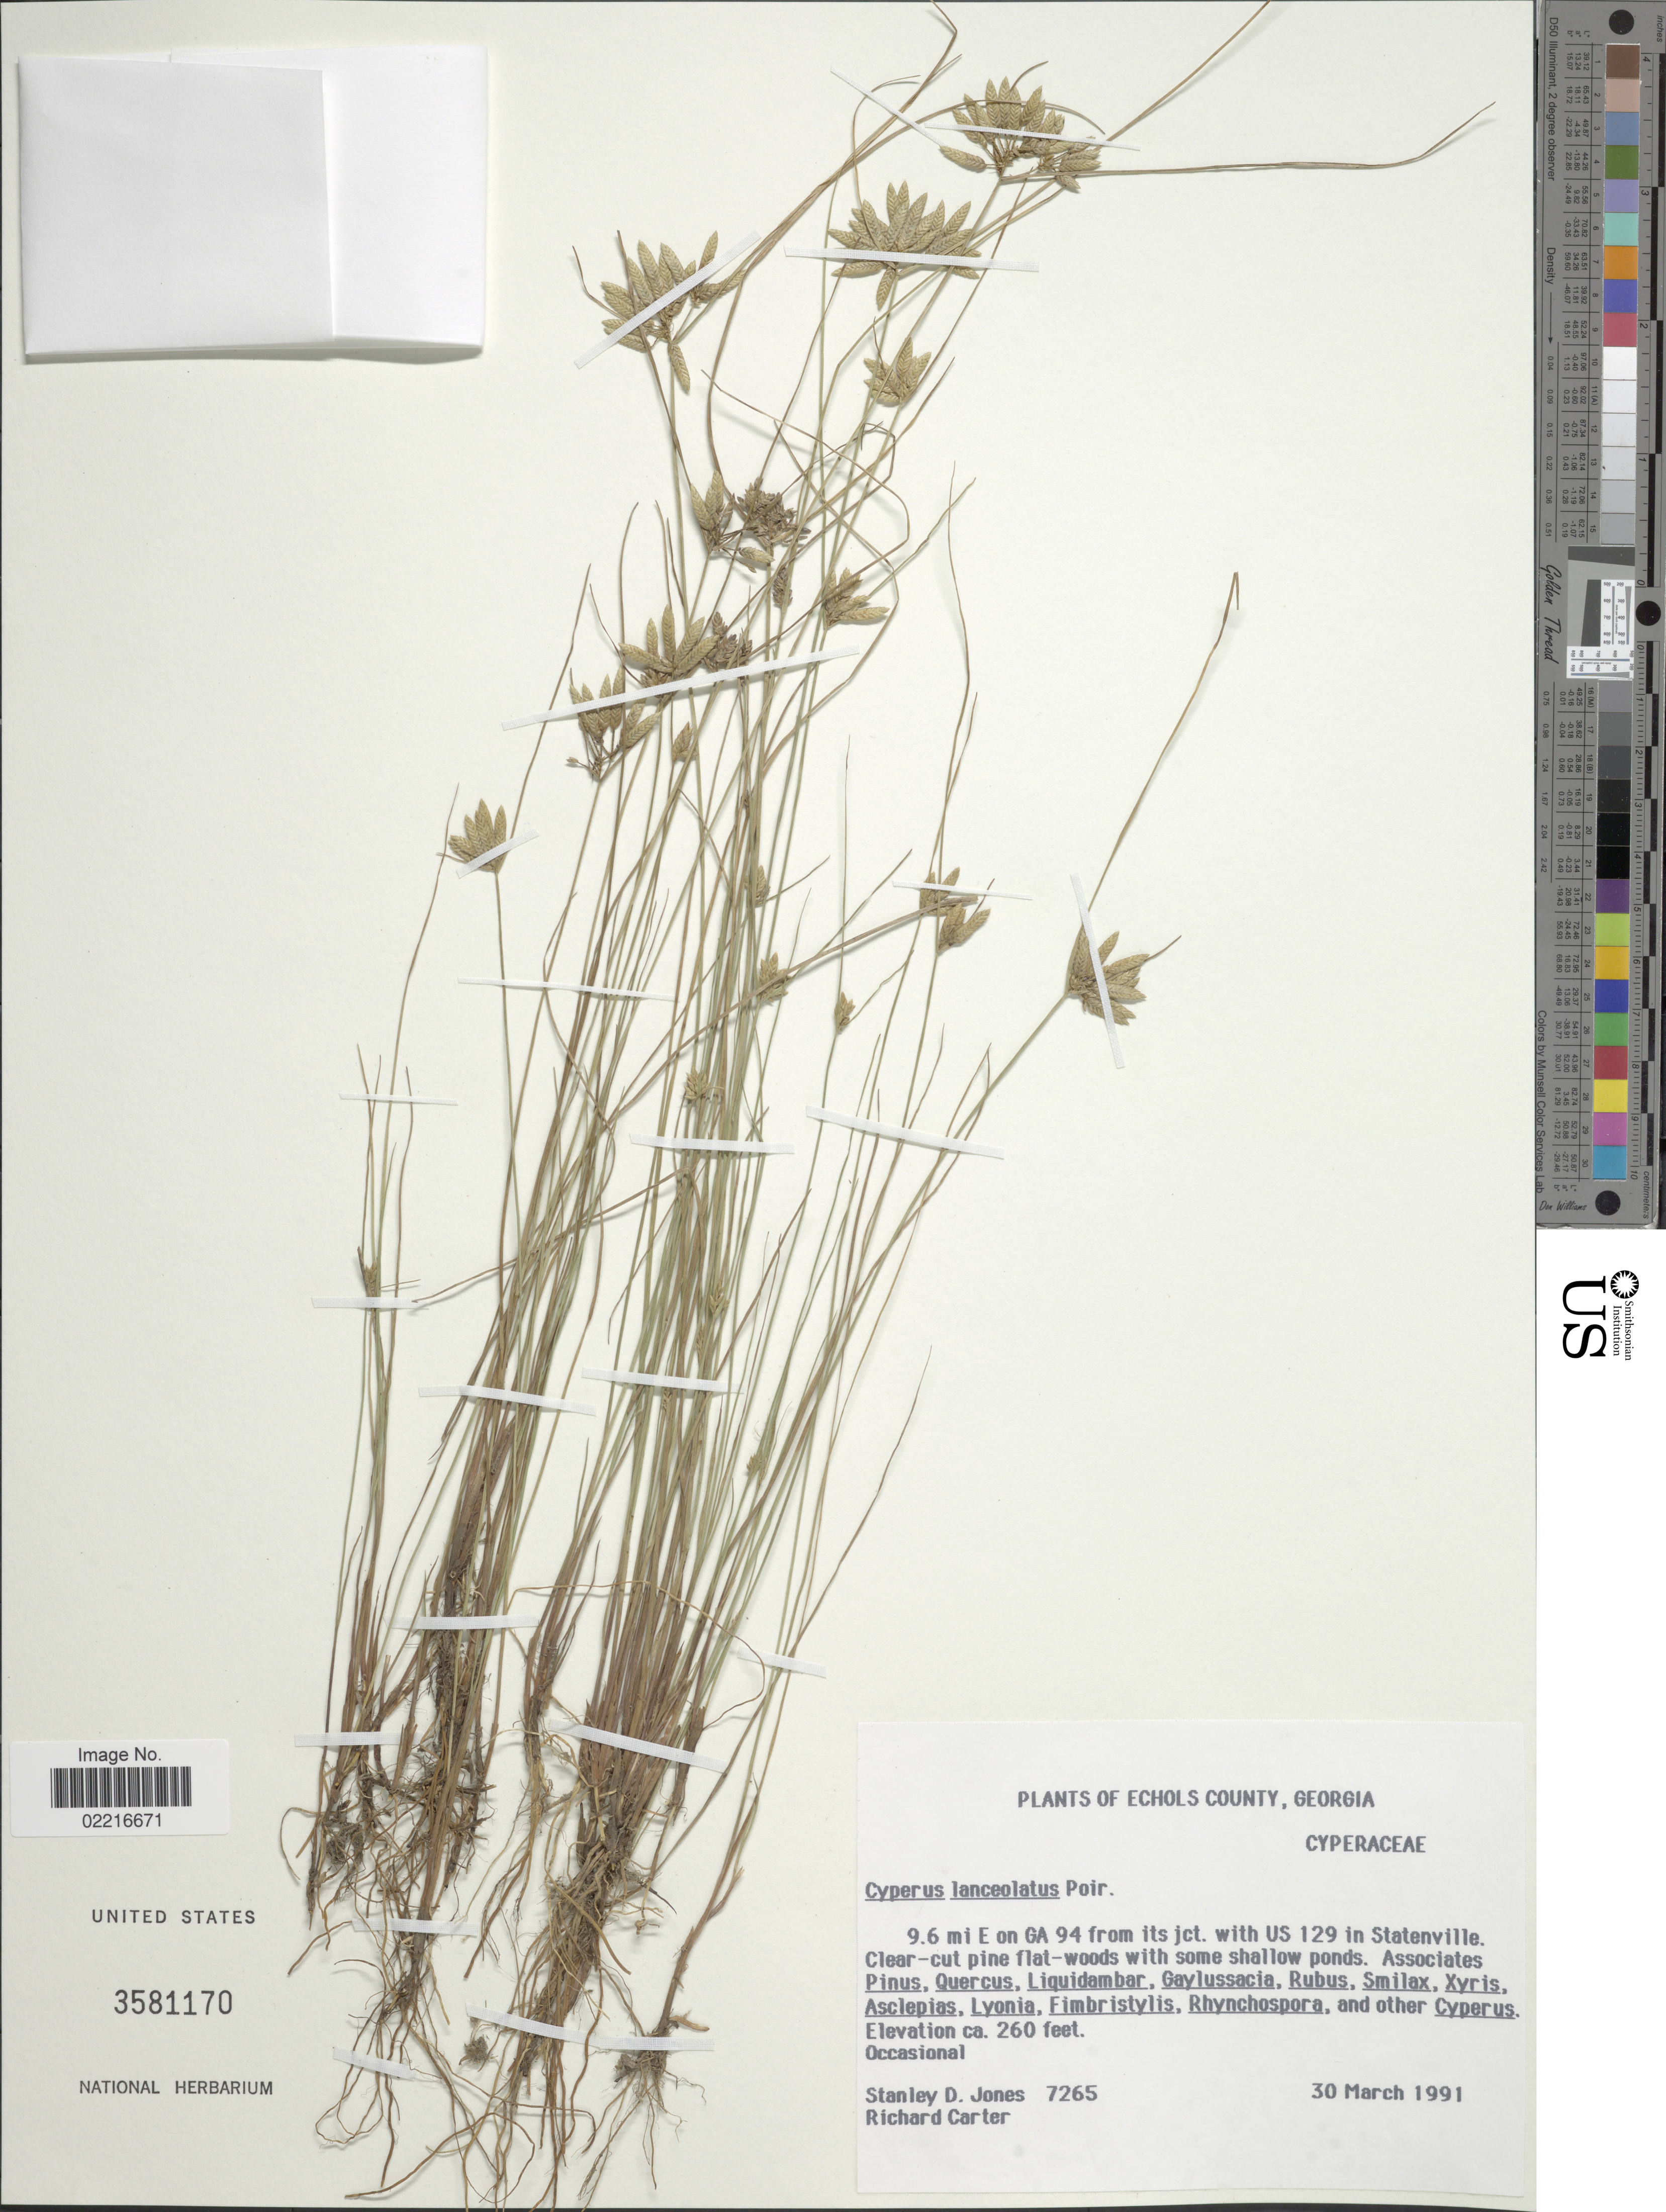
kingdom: Plantae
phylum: Tracheophyta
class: Liliopsida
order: Poales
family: Cyperaceae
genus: Cyperus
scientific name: Cyperus lanceolatus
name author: Poir.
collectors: S. D. Jones & R. Carter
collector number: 7256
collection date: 1991-03-30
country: United States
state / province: Georgia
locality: Echols County, 9.6 mi E on GA 94 from its jct. with US 129 in Statenville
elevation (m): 79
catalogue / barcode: US 3581170